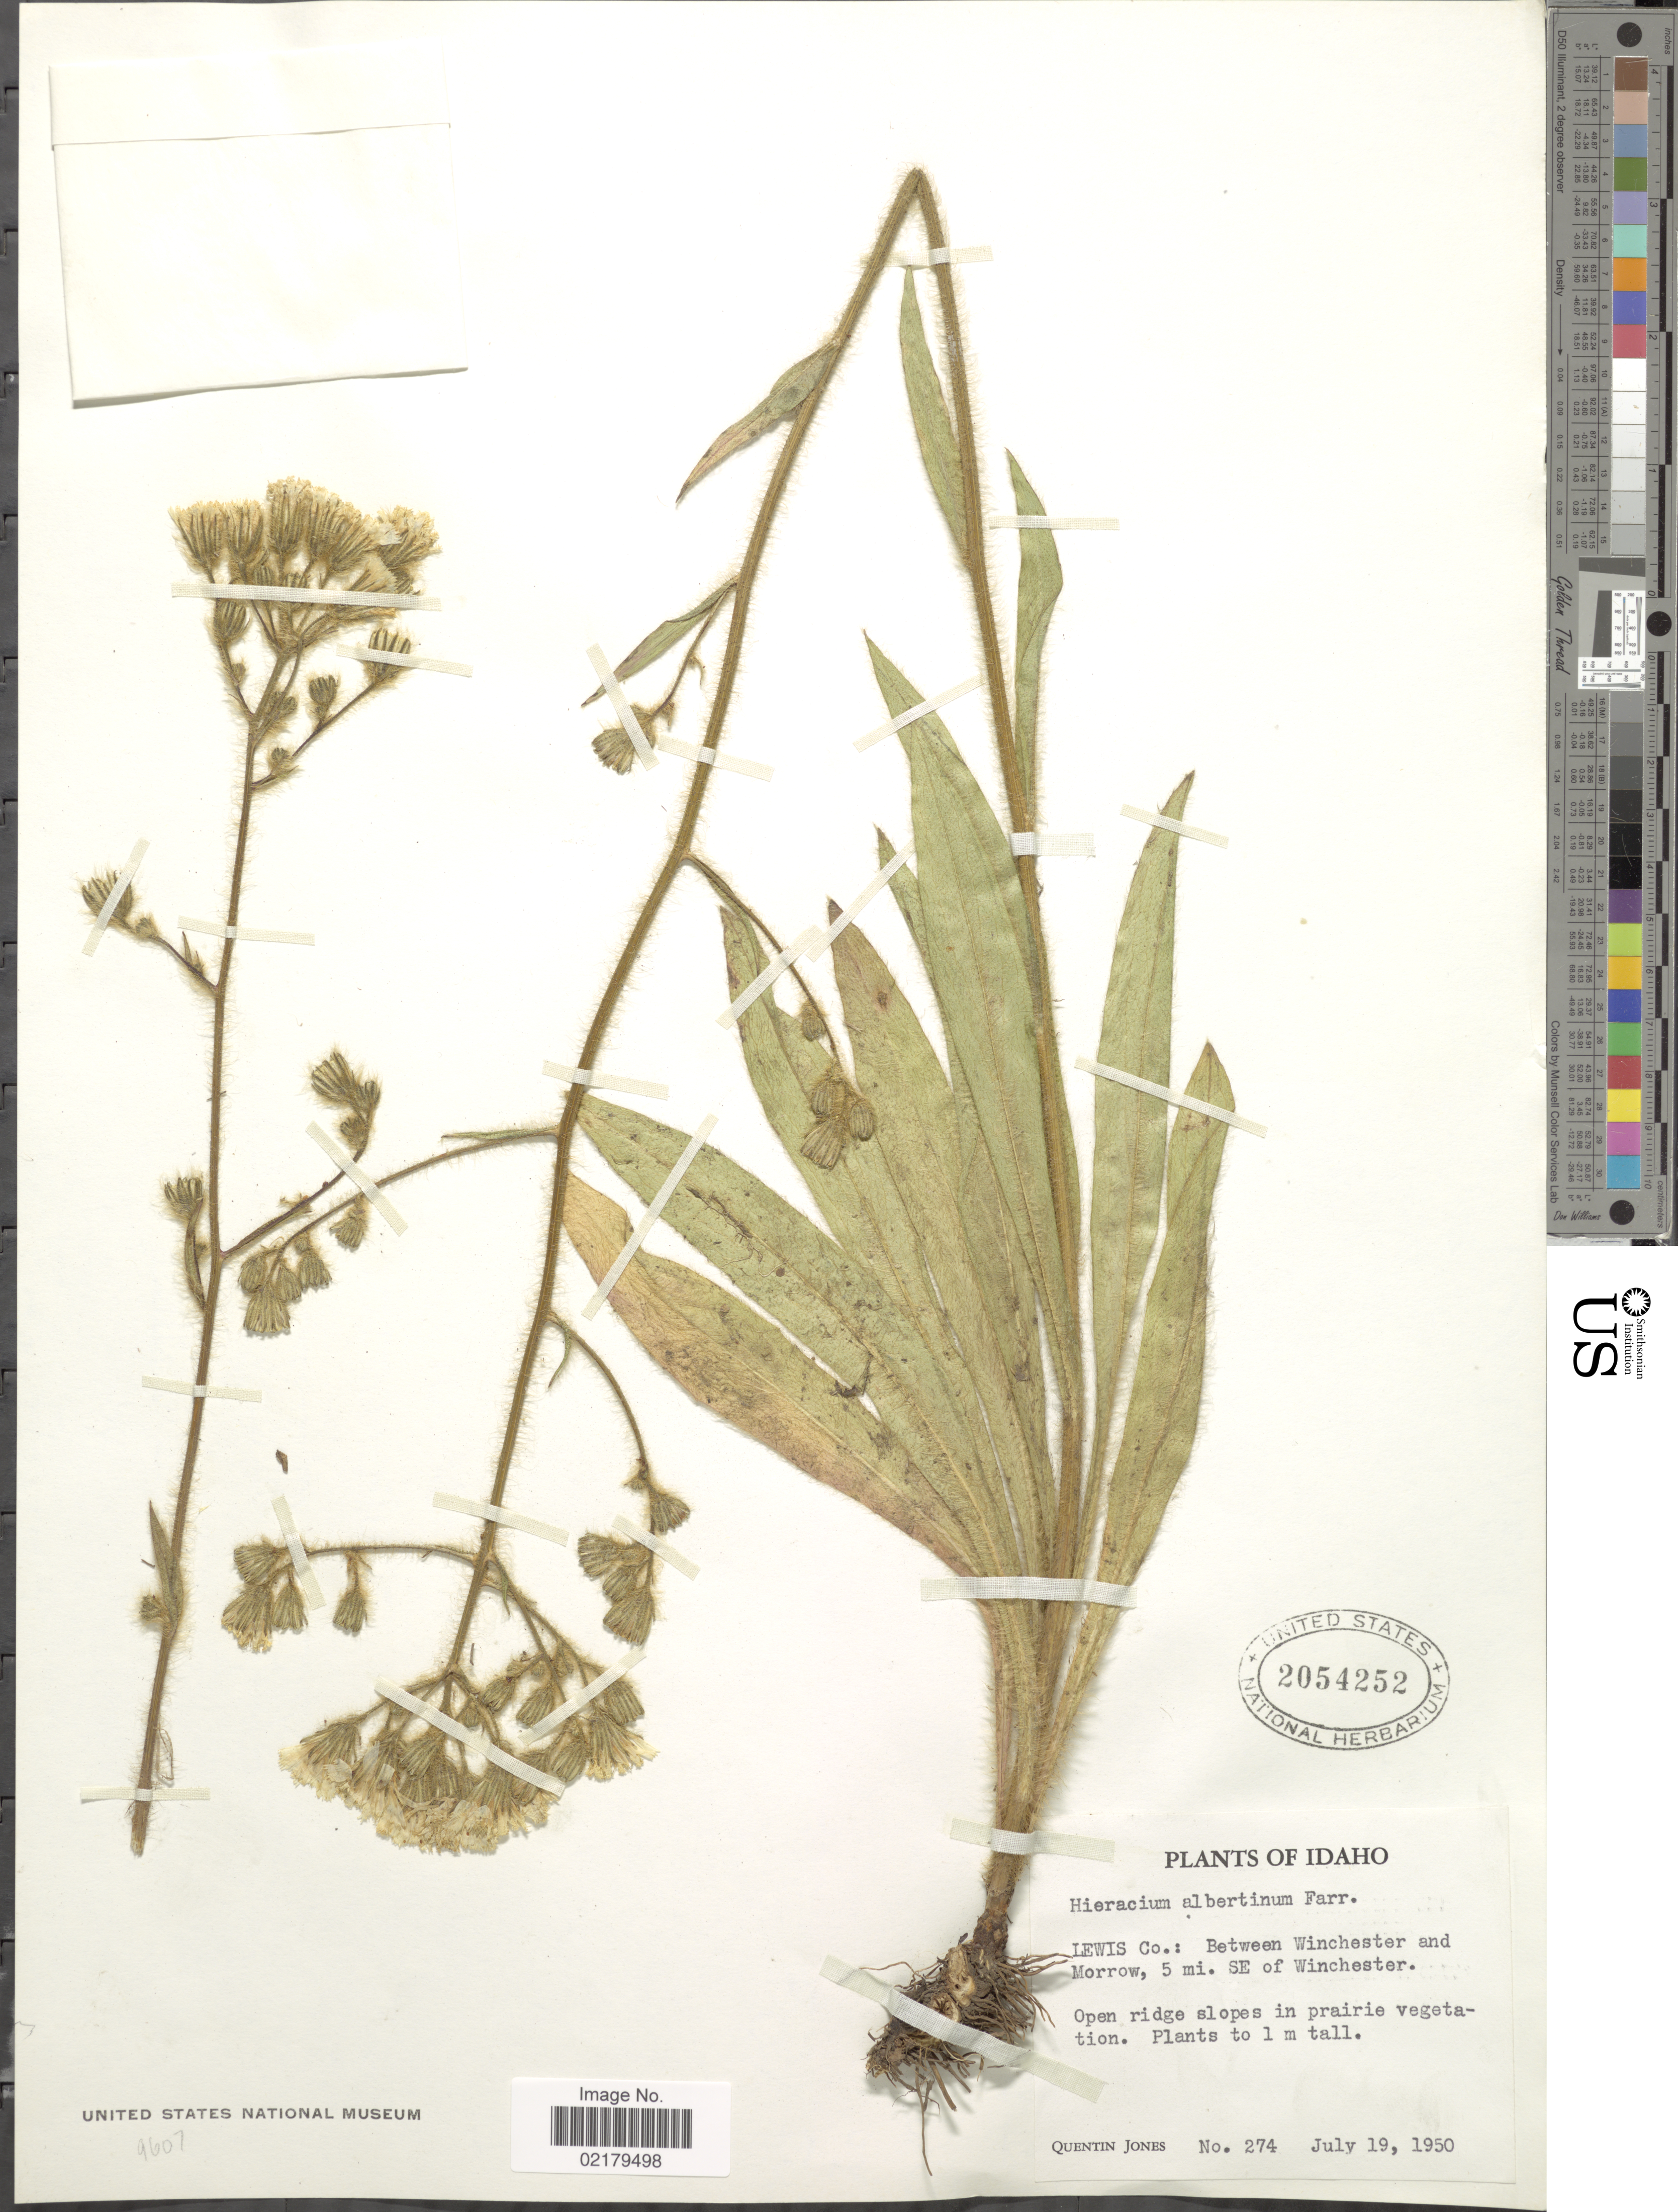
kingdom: Plantae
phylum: Tracheophyta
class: Magnoliopsida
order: Asterales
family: Asteraceae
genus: Hieracium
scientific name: Hieracium scouleri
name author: Hook.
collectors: Q. Jones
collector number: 274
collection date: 1950-07-19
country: United States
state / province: Idaho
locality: Lewis Co.: Between Winchester and Morrow, 5 mi. SE of Winchester, Open ridge slopes in prairie vegetation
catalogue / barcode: US 2054252